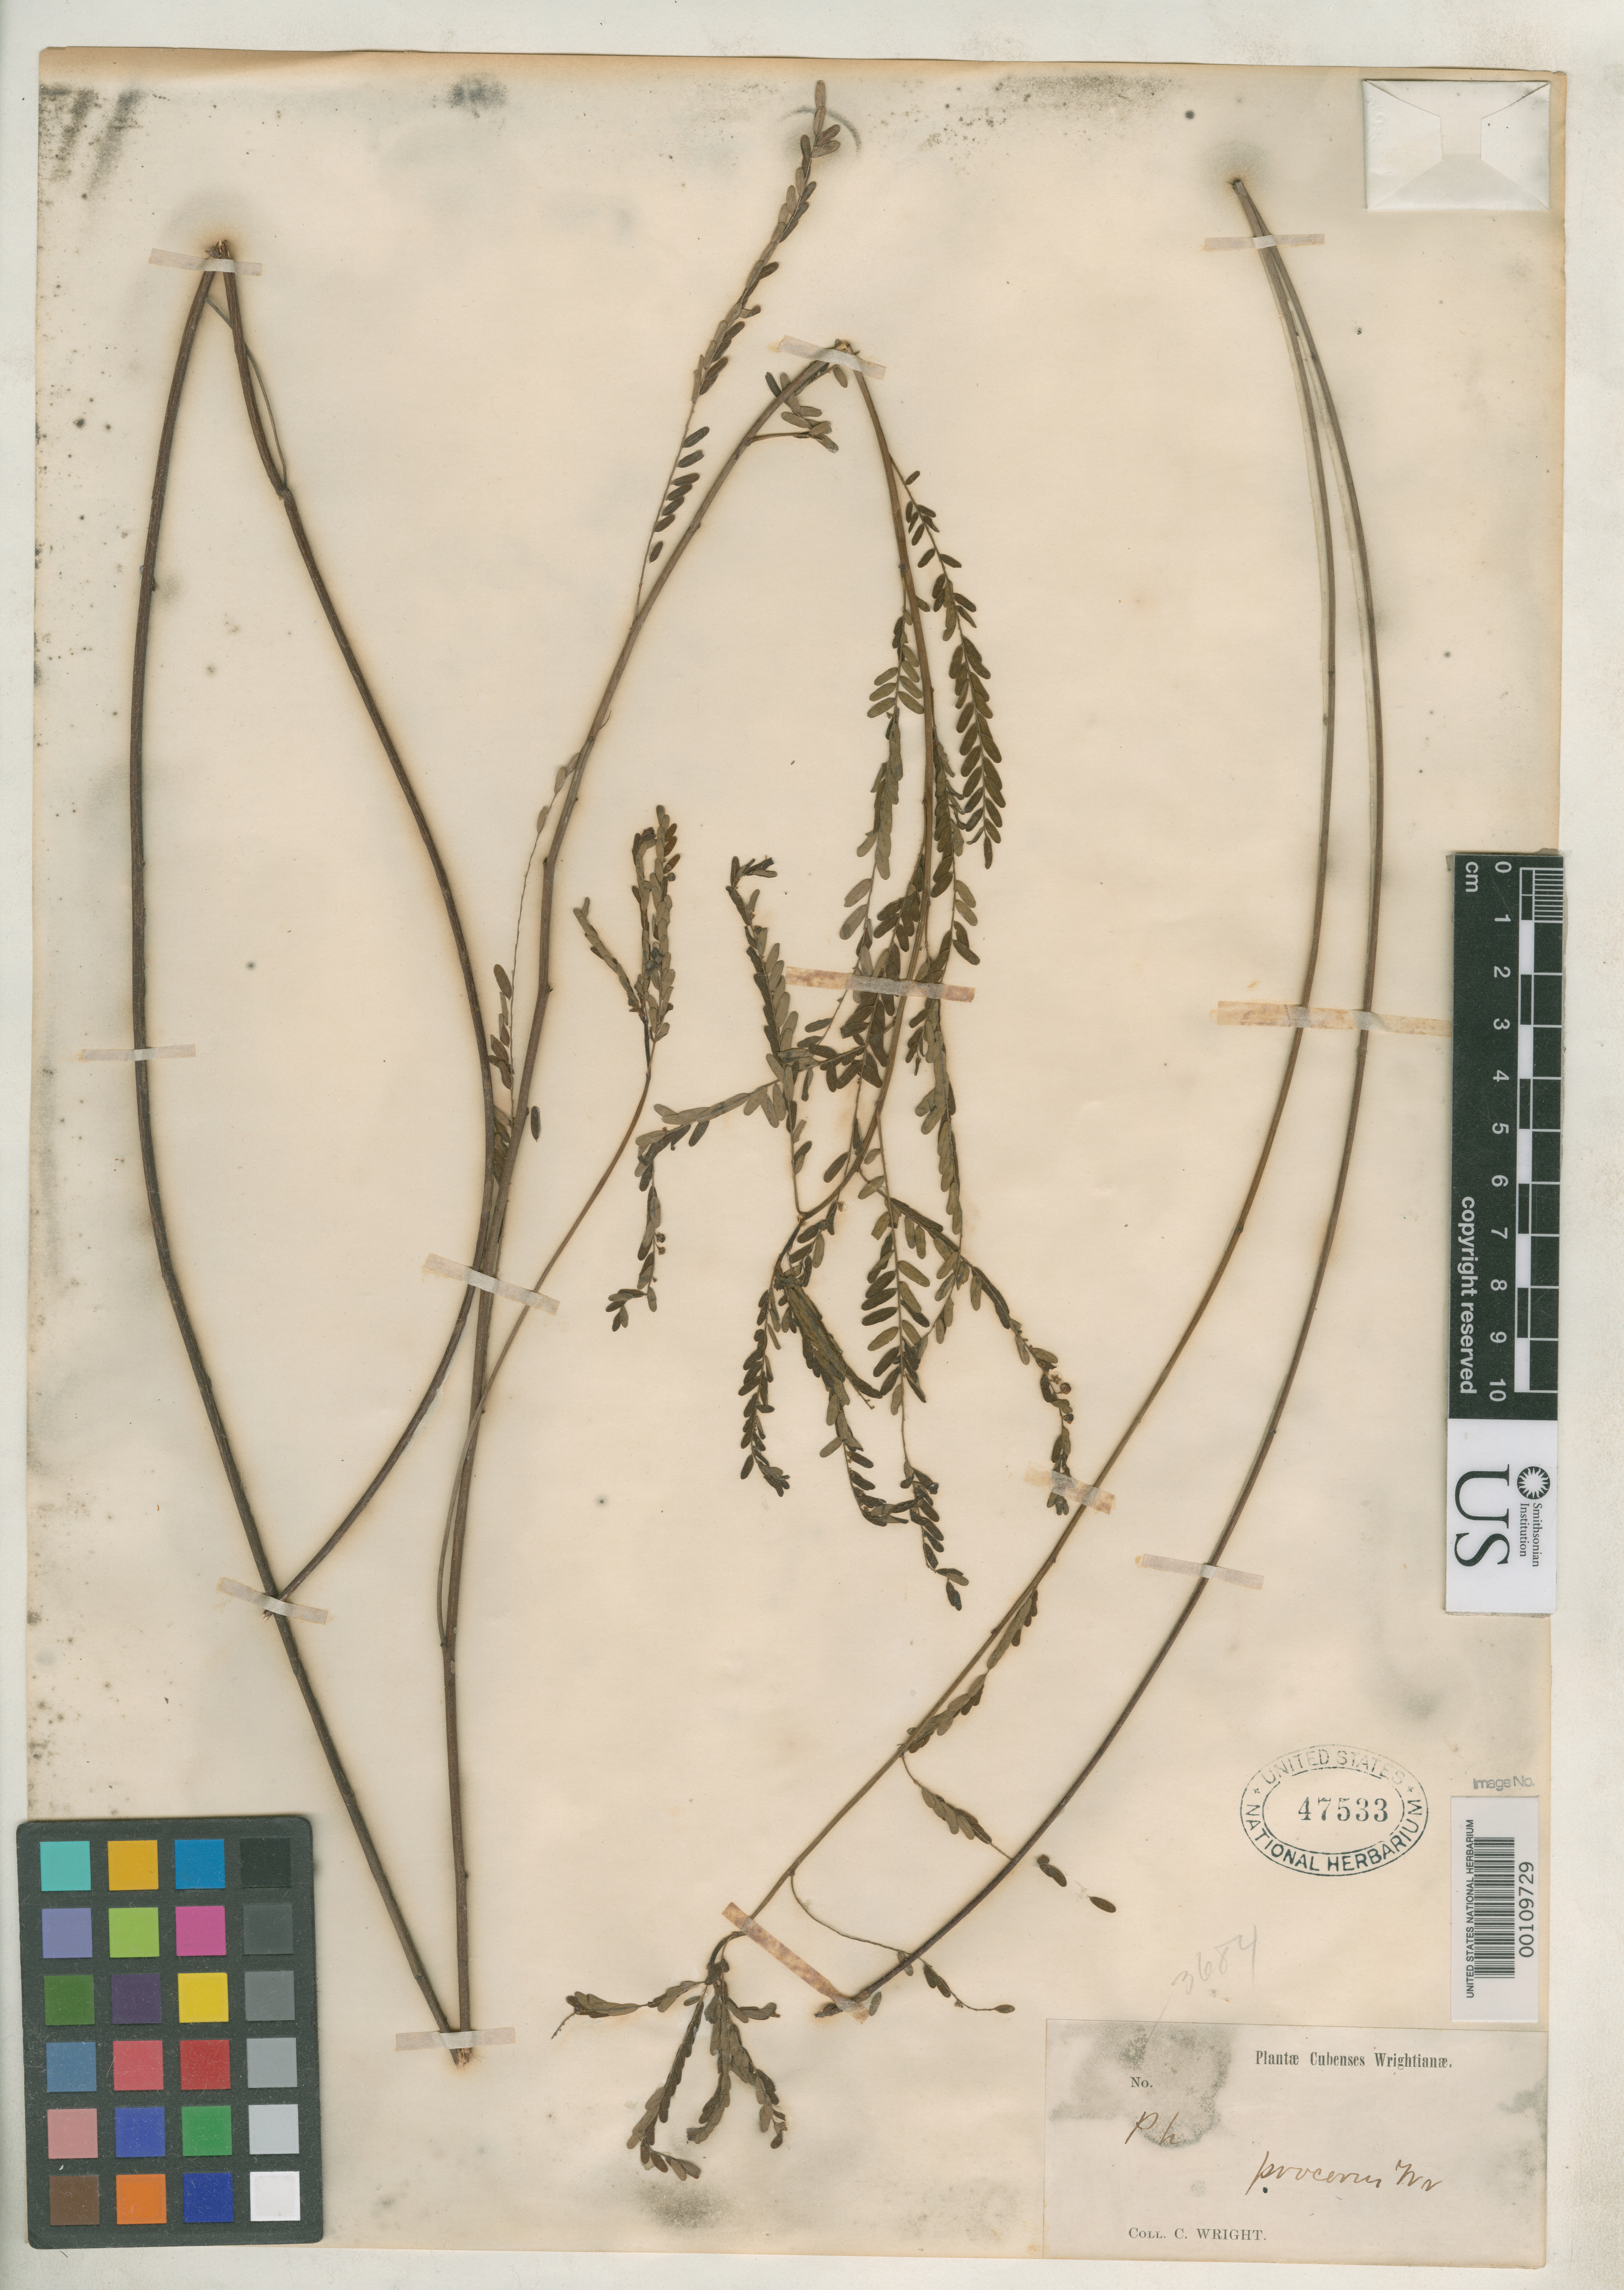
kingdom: Plantae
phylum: Tracheophyta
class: Magnoliopsida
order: Malpighiales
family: Phyllanthaceae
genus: Phyllanthus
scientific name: Phyllanthus procerus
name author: C. Wright in Sauvalle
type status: Isotype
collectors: C. Wright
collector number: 3684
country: Cuba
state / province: Pinar del Río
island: Greater Antilles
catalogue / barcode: US 47533